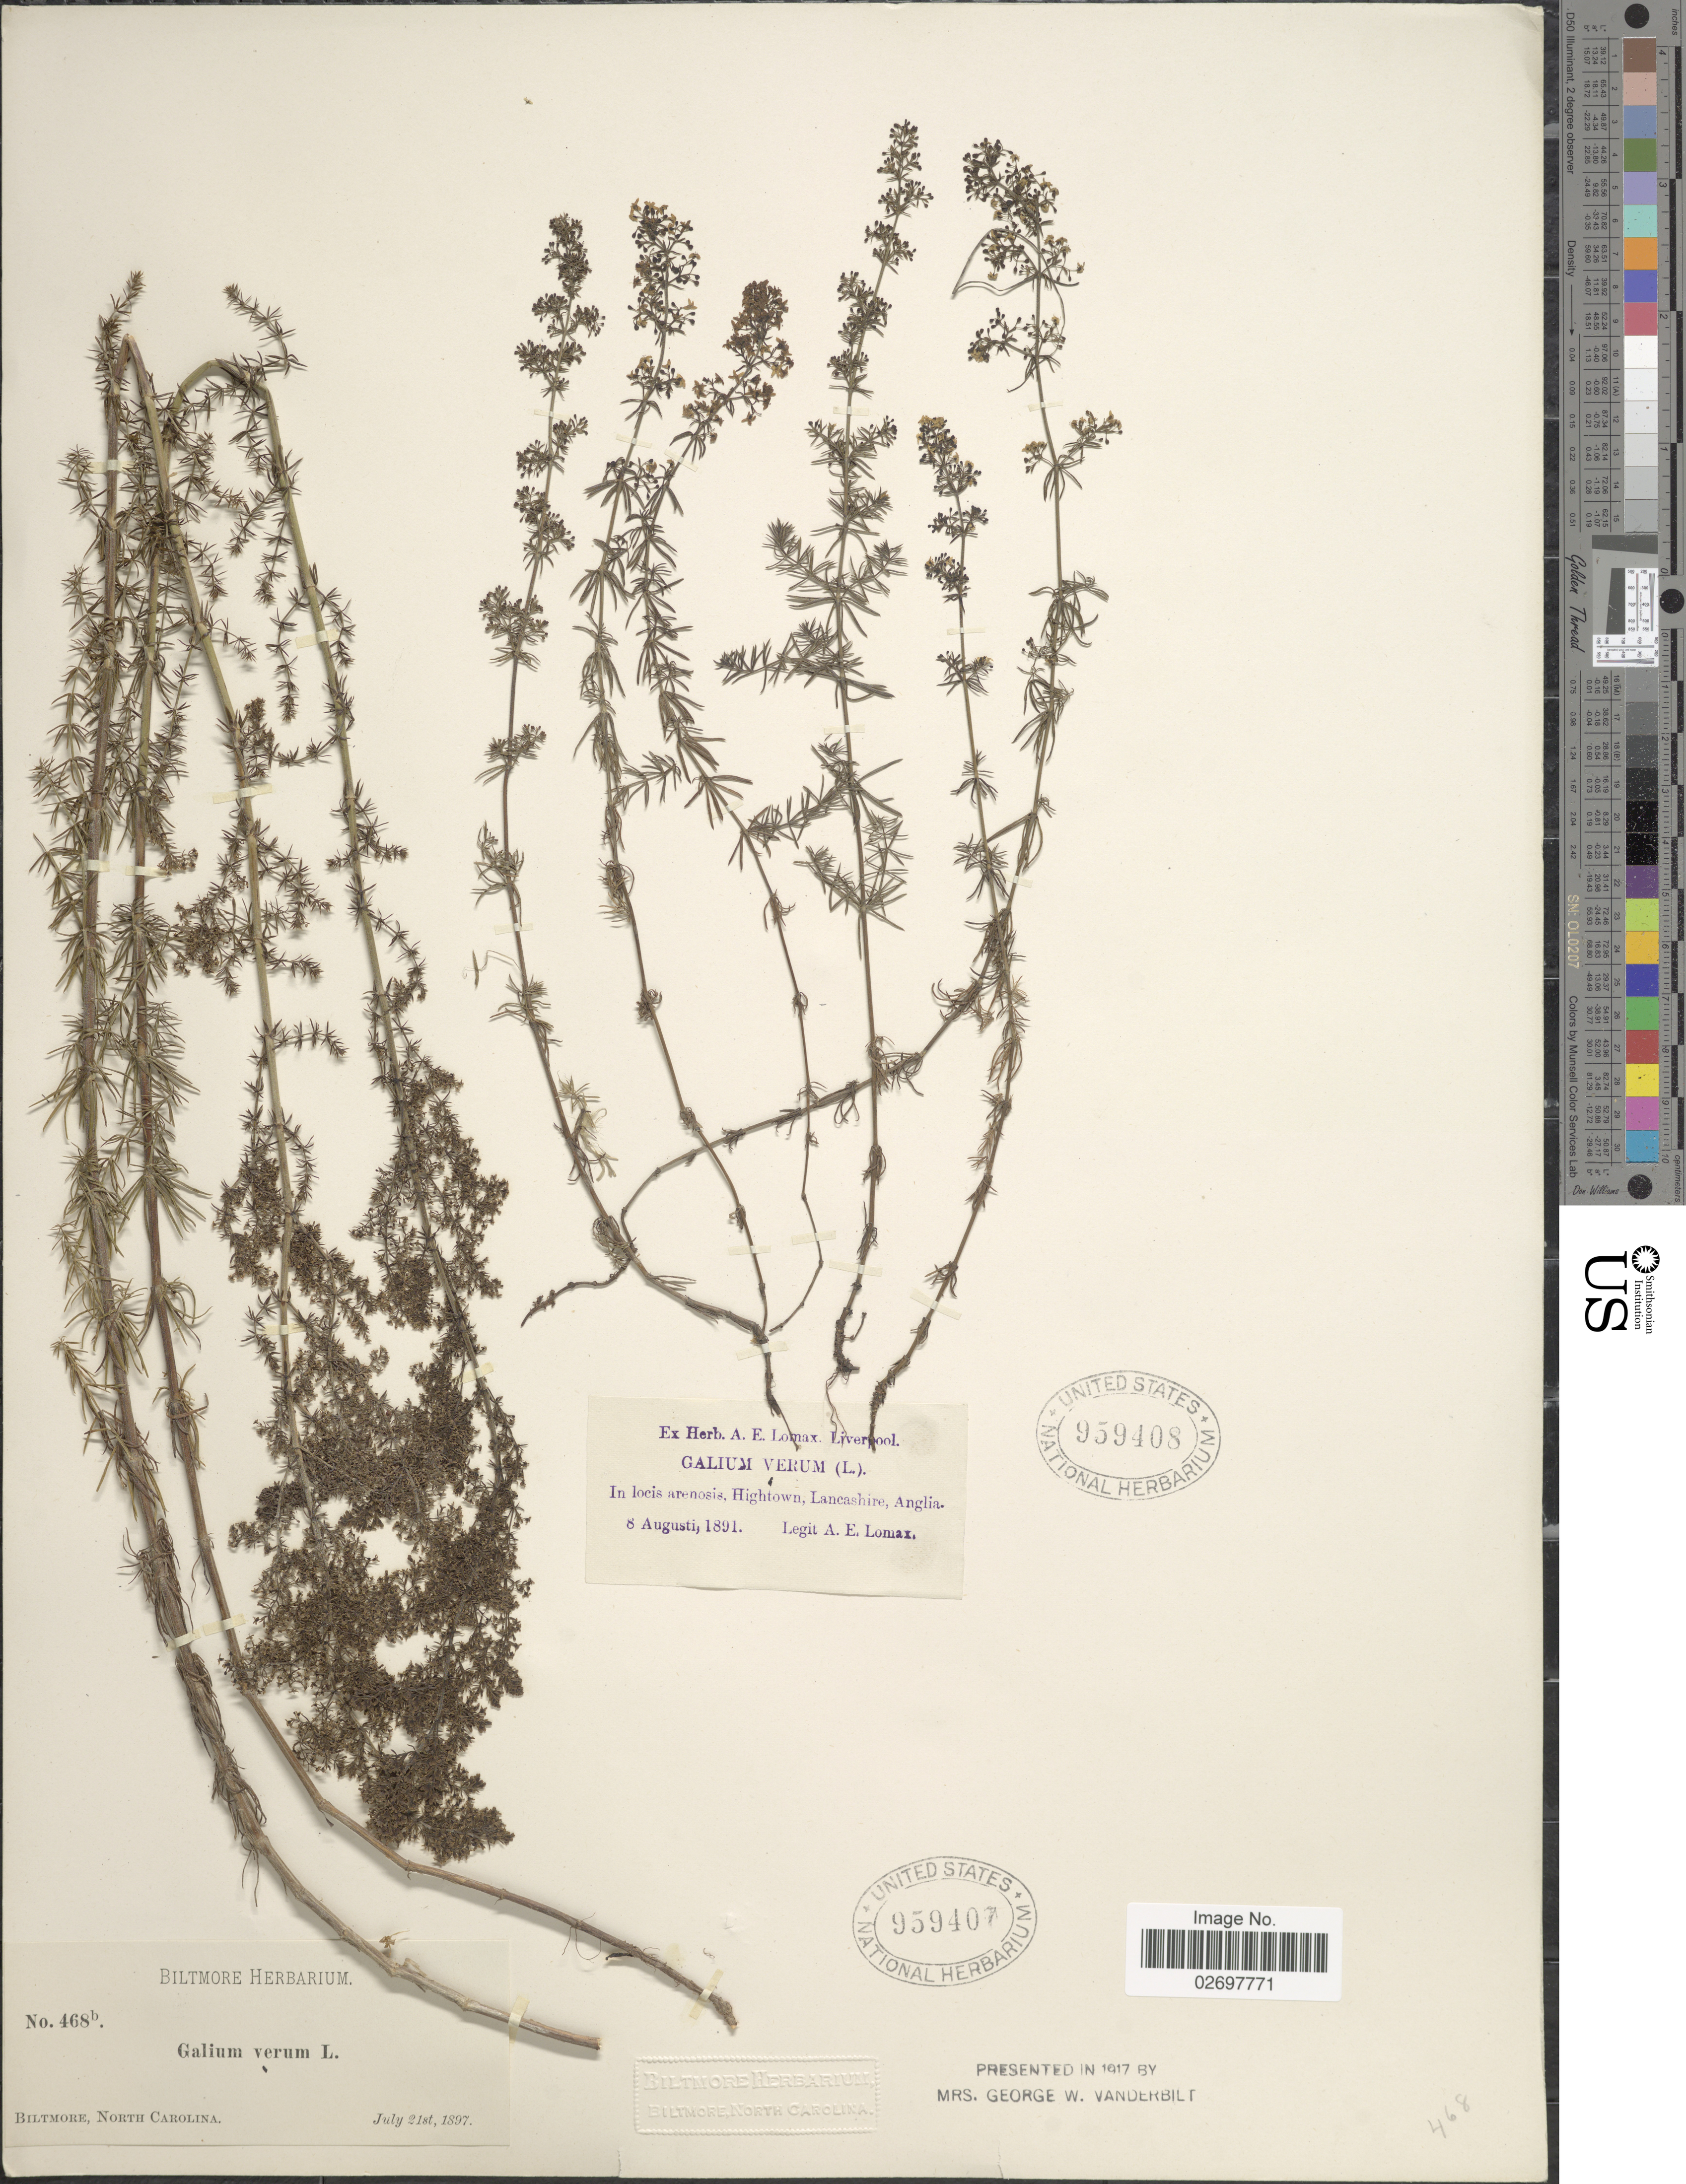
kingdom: Plantae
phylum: Tracheophyta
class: Magnoliopsida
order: Gentianales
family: Rubiaceae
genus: Galium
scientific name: Galium verum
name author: L.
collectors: ex herb. Biltmore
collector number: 468b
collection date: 1897-07-21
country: United States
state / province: North Carolina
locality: Biltmore, North Carolina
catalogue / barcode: US 959407